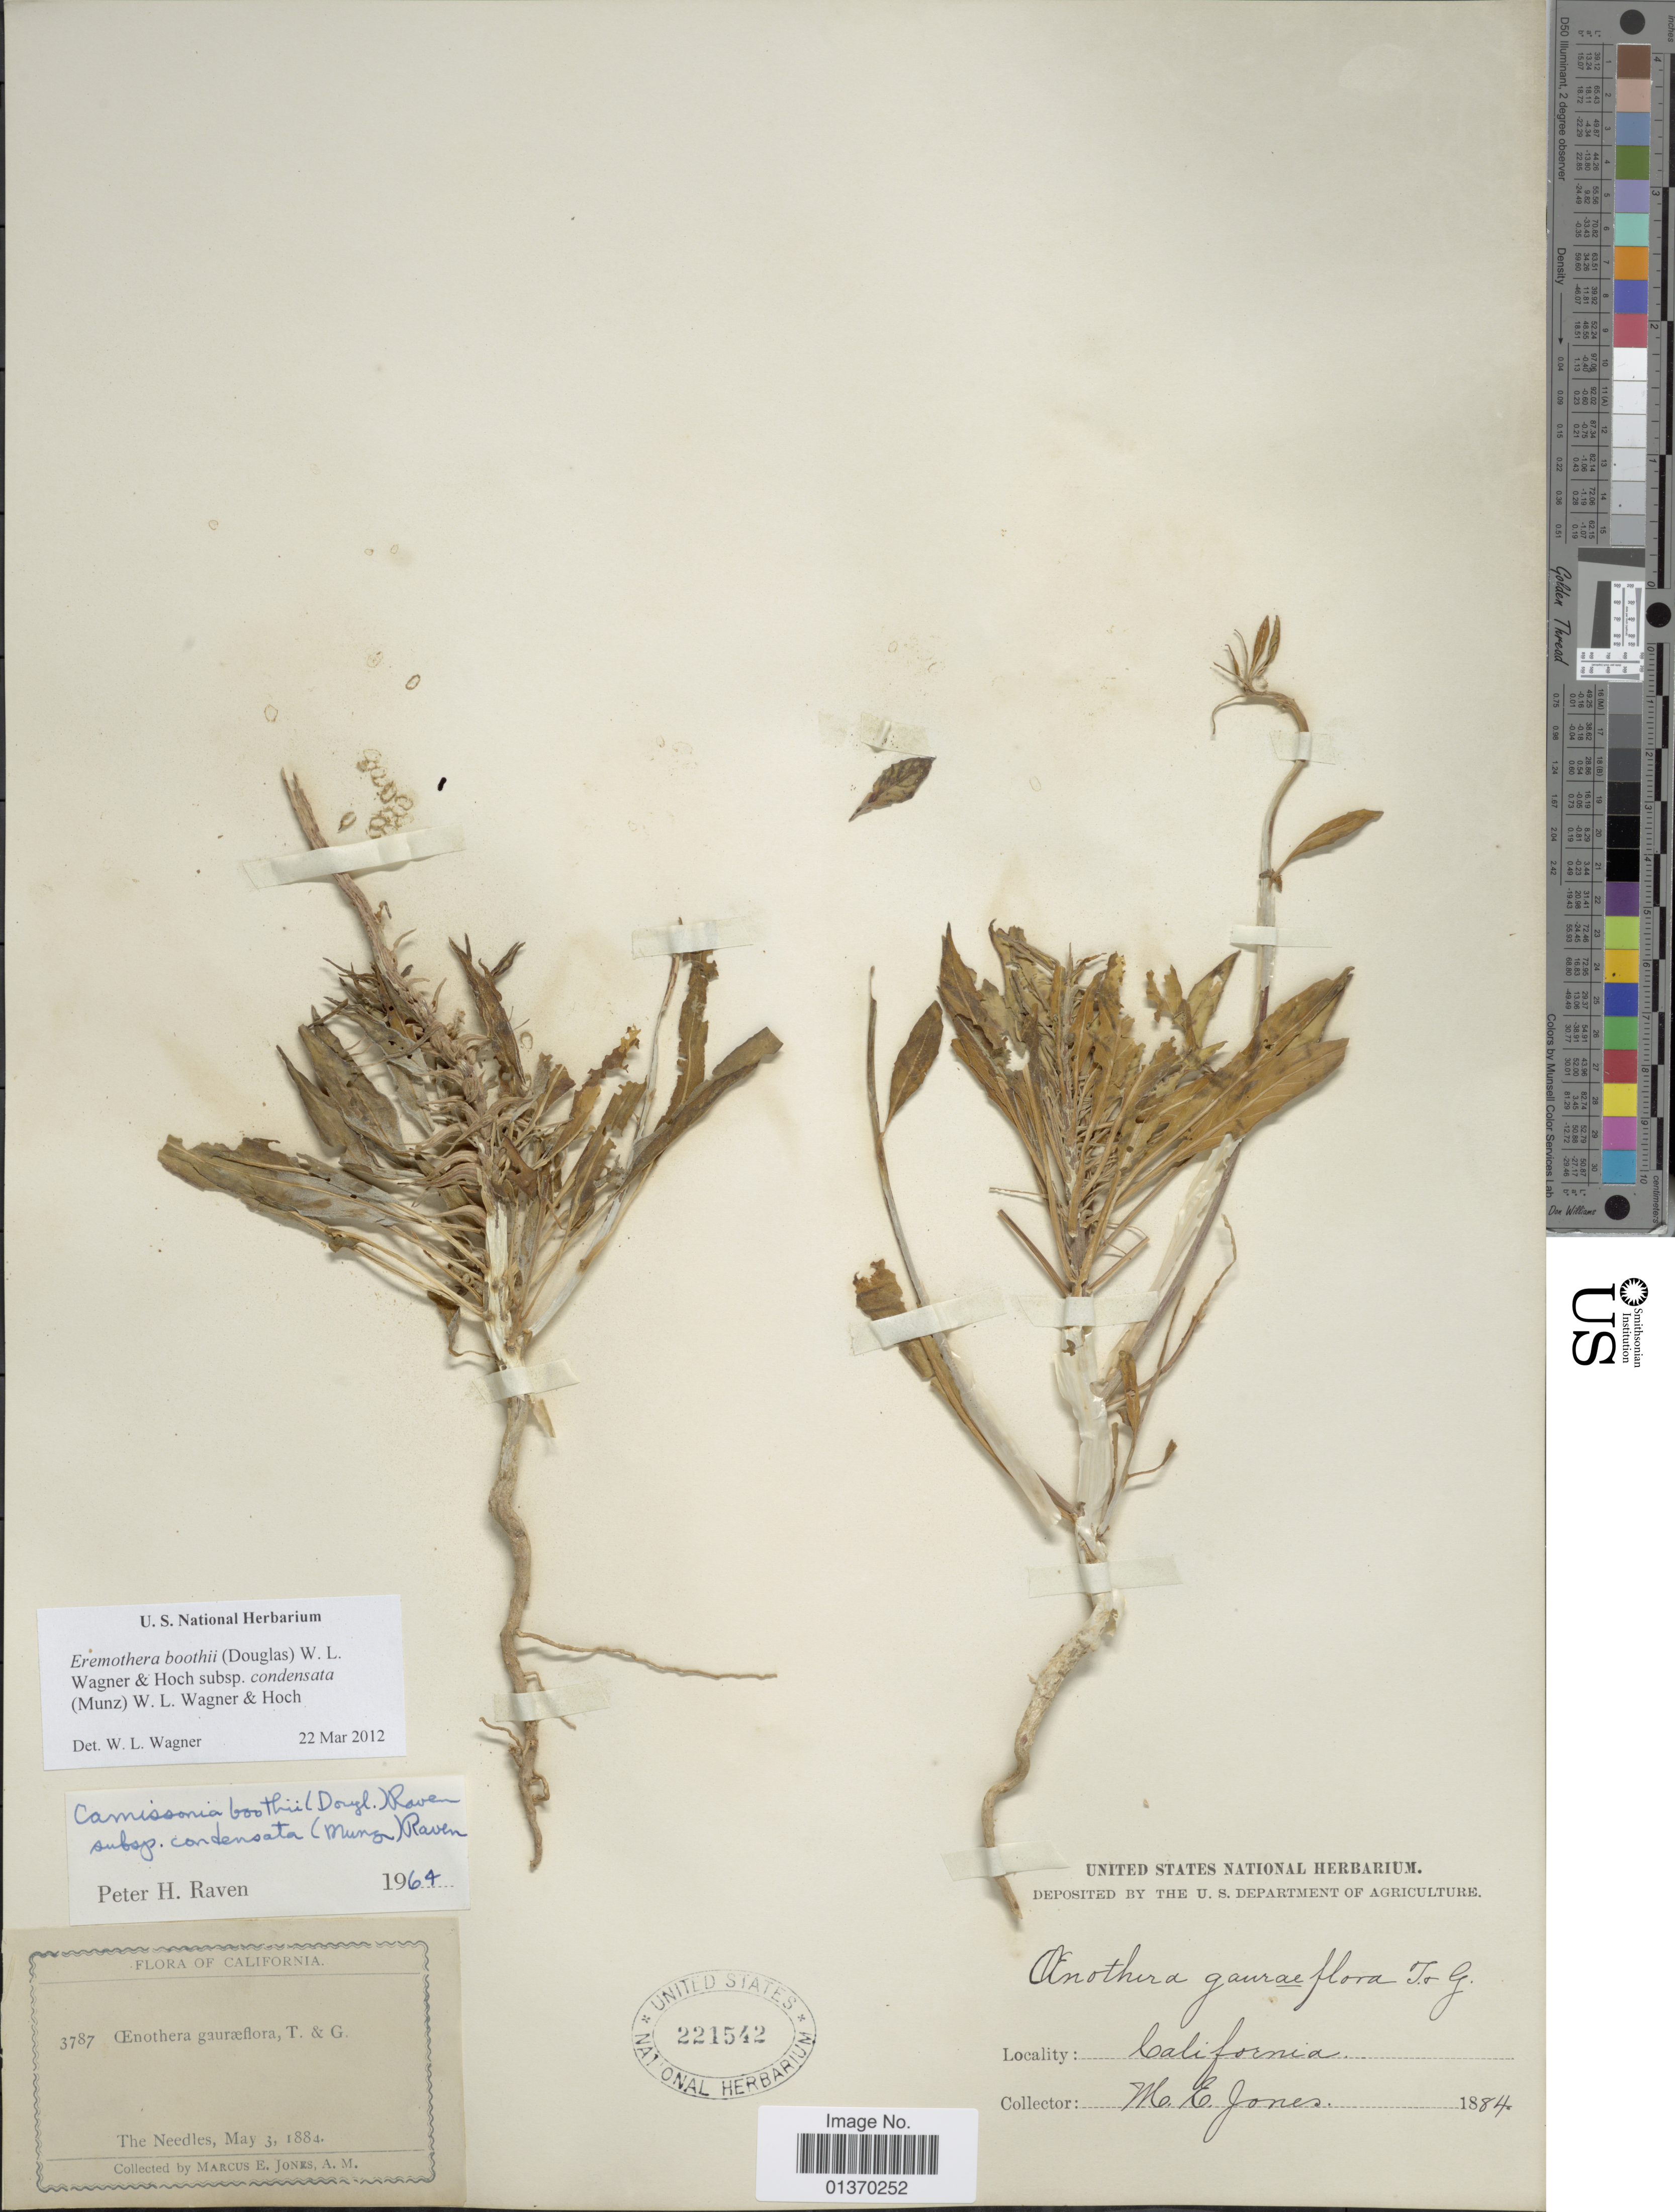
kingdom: Plantae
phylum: Tracheophyta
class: Magnoliopsida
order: Myrtales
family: Onagraceae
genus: Eremothera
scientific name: Eremothera boothii subsp. condensata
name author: (Munz) W.L. Wagner & Hoch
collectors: M. E. Jones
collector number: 3787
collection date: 1884-05-03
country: United States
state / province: California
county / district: San Bernardino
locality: The Needles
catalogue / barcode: US 221542